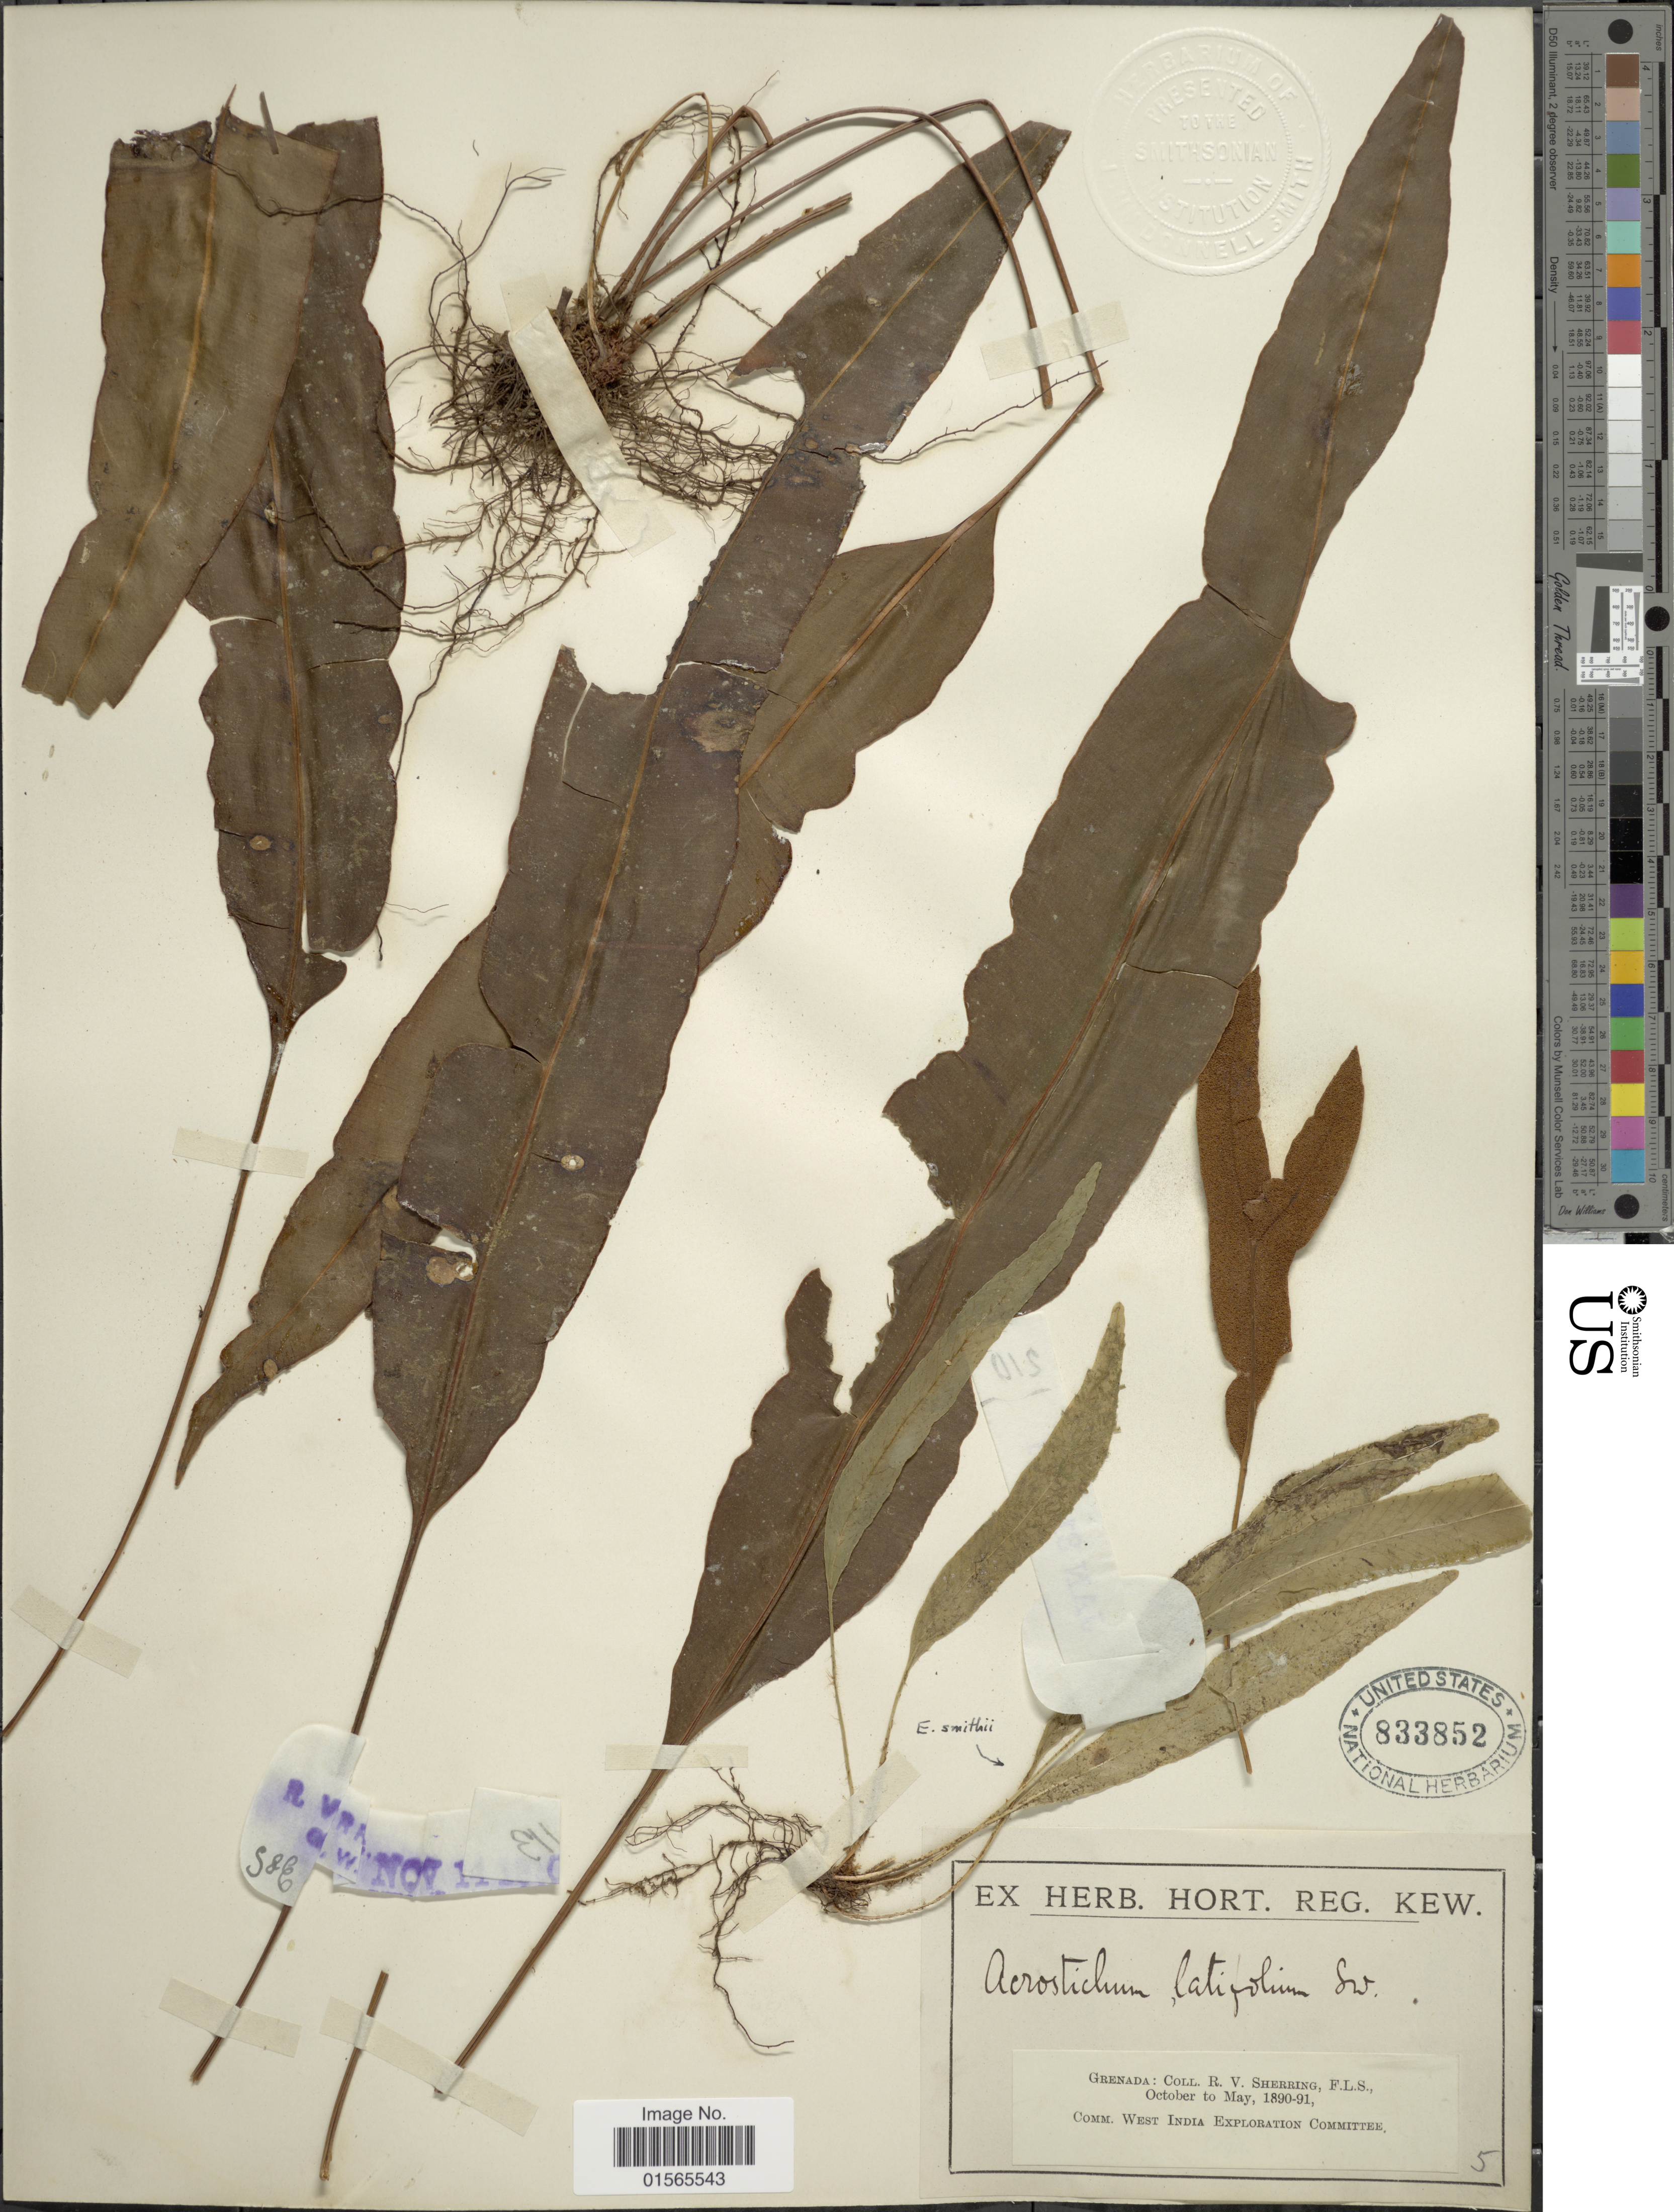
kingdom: Plantae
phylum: Tracheophyta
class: Polypodiopsida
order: Polypodiales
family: Dryopteridaceae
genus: Elaphoglossum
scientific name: Elaphoglossum impressum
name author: (Fée) T. Moore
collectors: R. Sherring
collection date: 1890-10/1891-05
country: Grenada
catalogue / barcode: US 833852